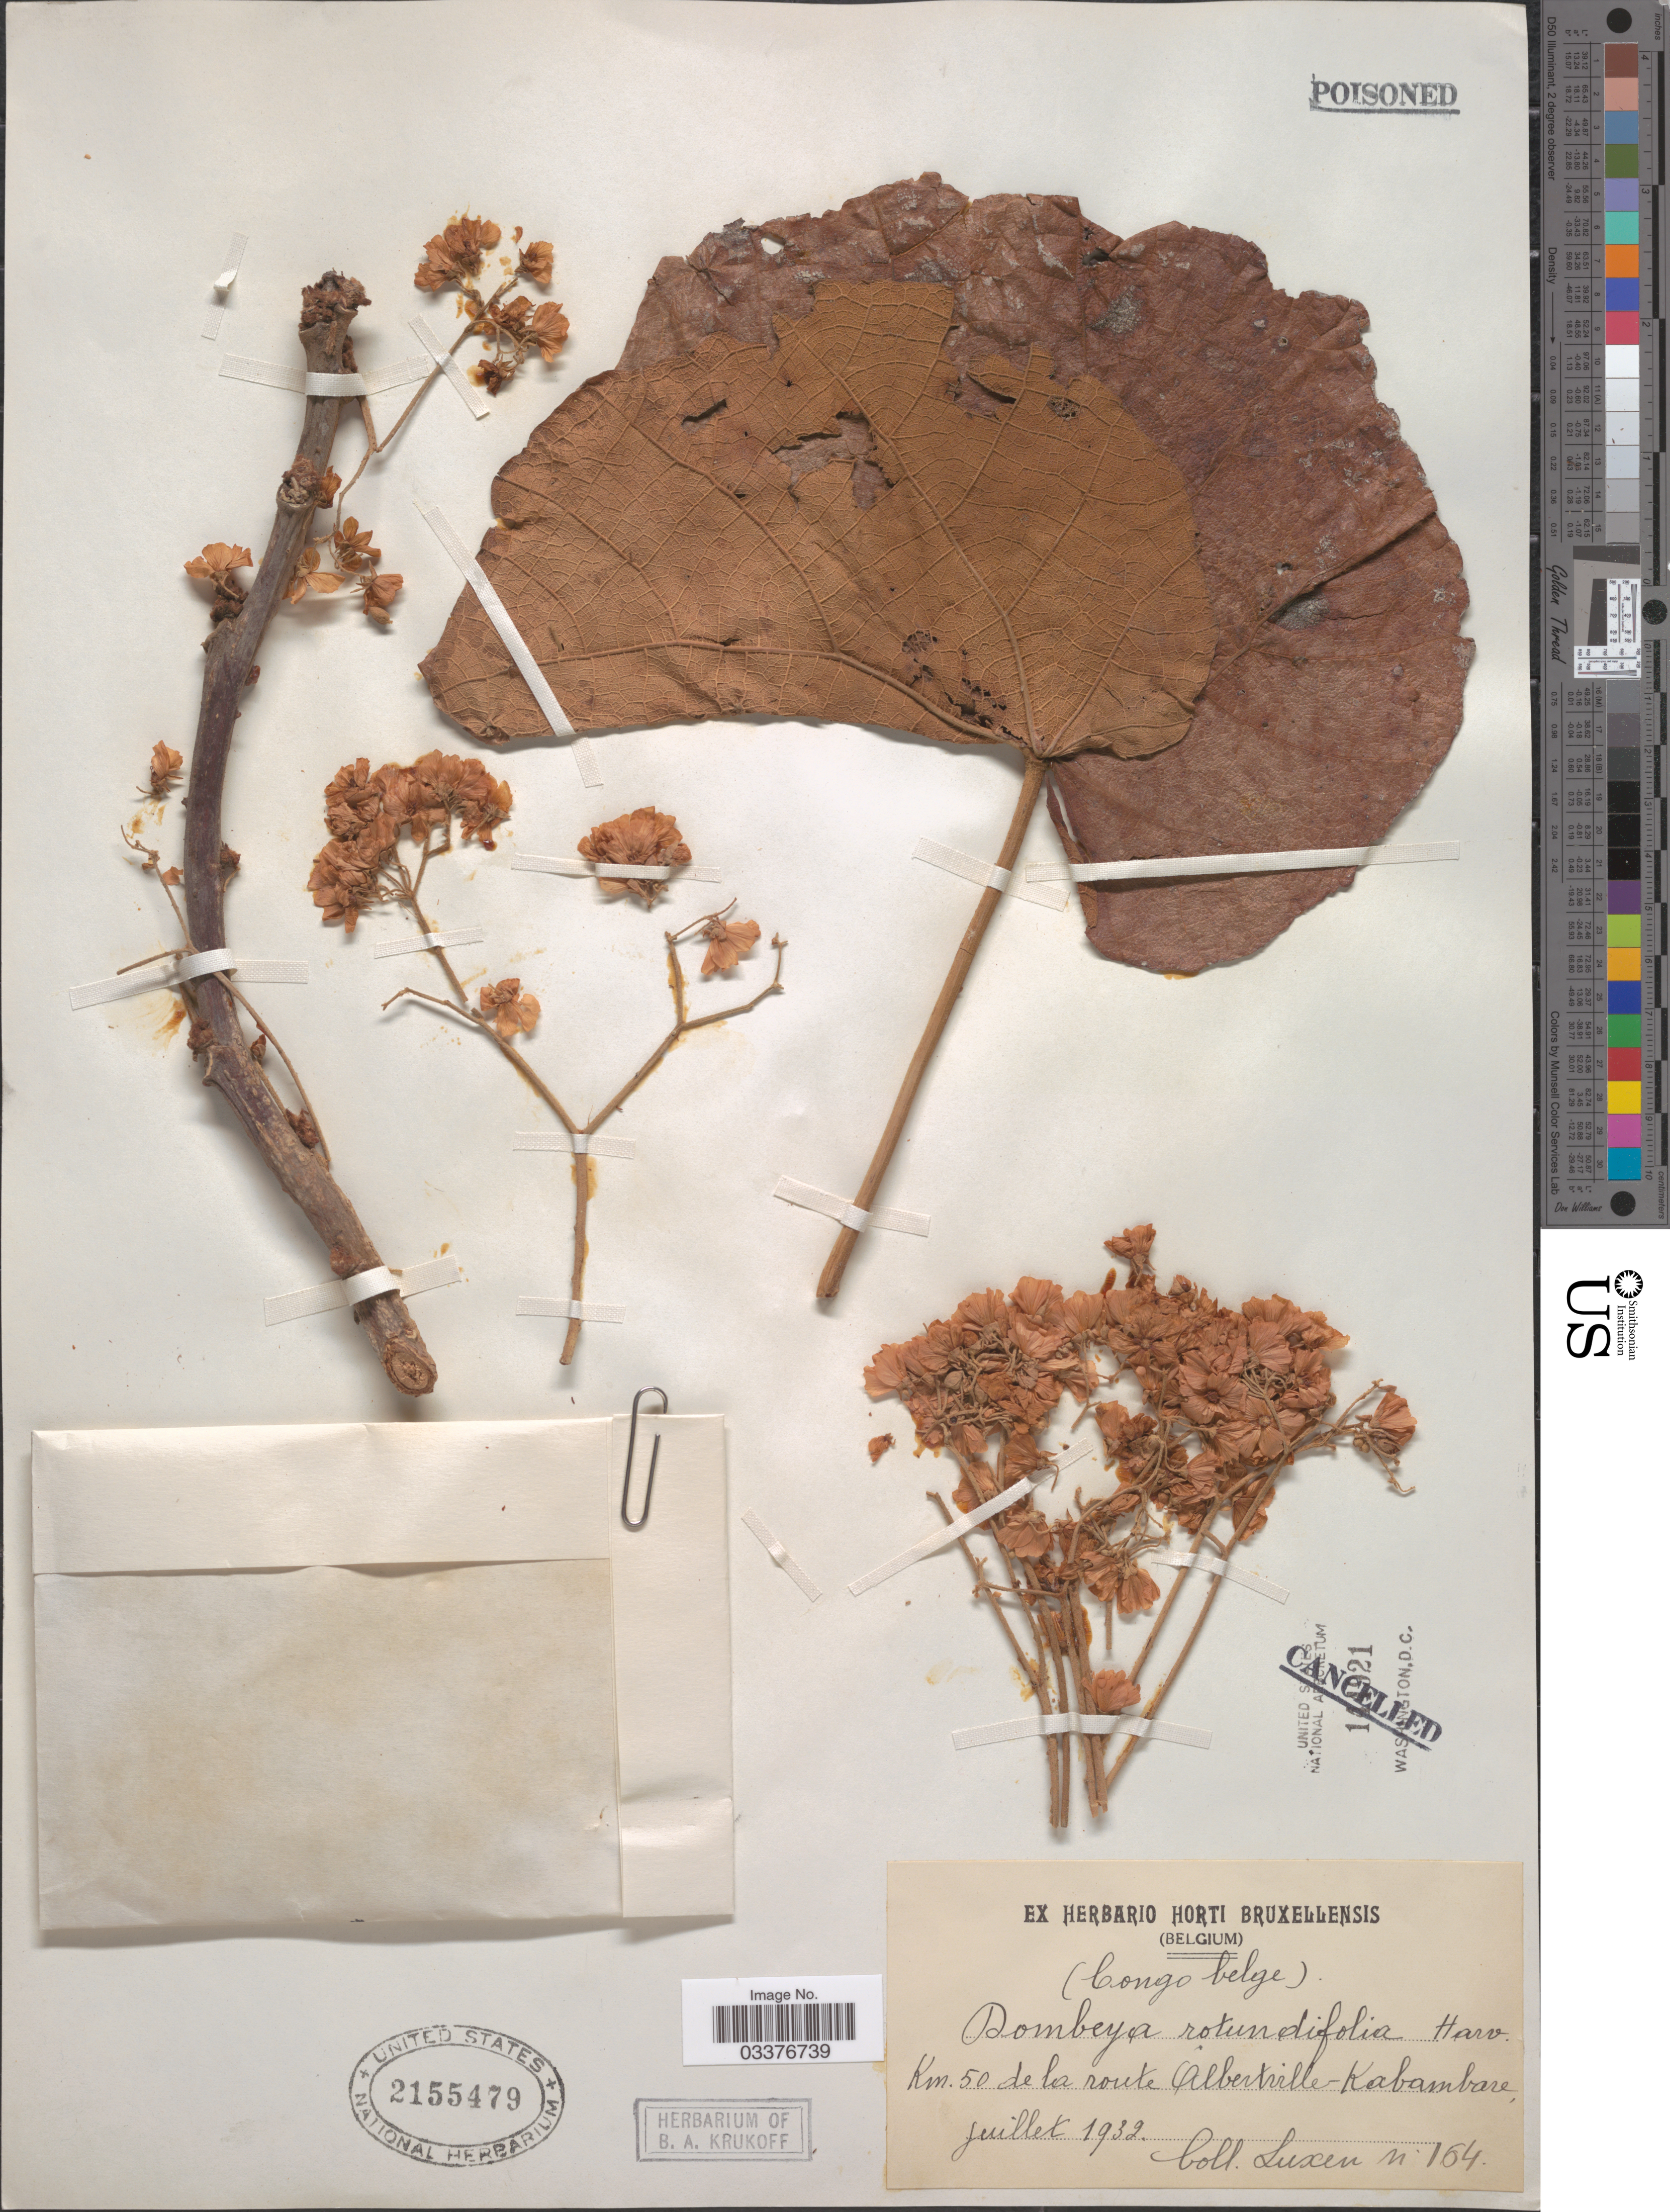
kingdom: Plantae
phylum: Tracheophyta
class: Magnoliopsida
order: Malvales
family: Malvaceae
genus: Dombeya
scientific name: Dombeya rotundifolia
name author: (Hochst.) Planch.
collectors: Luxen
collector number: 164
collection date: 1932-07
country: Congo, Democratic Republic of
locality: (Congo belge). Km. 50 de la route Albertville-Kabambare.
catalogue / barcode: US 2155479